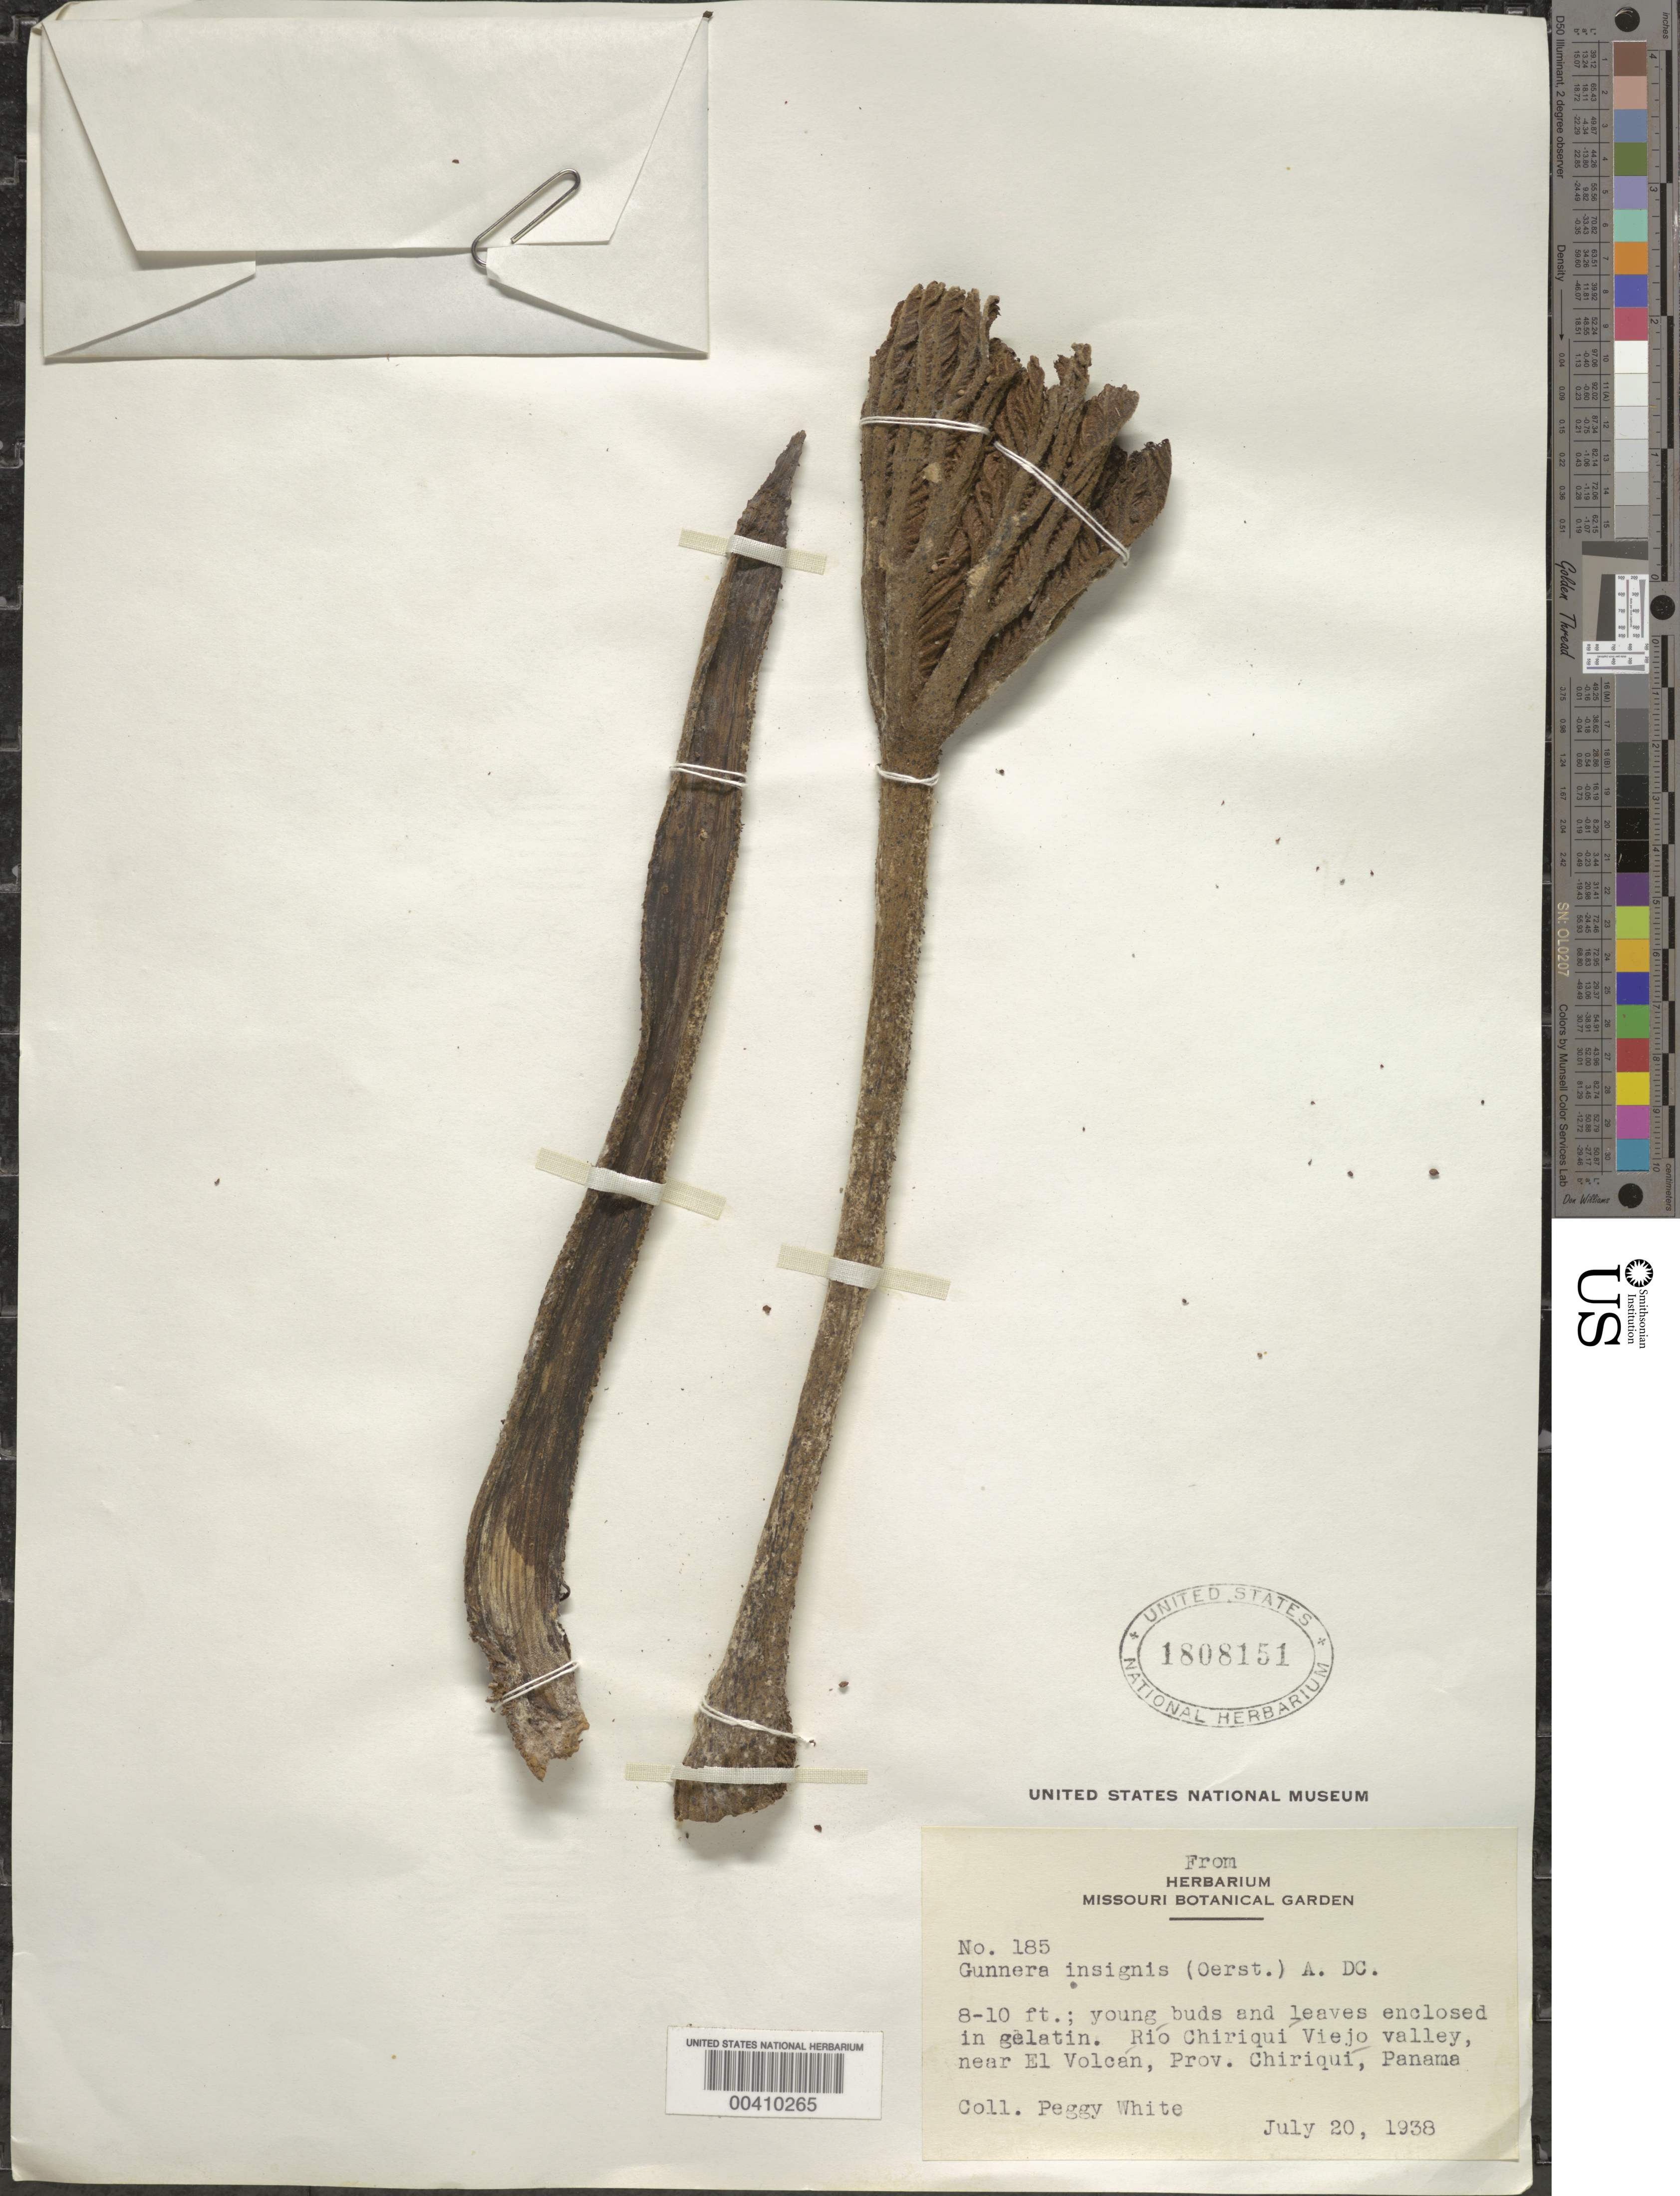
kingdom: Plantae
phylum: Tracheophyta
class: Magnoliopsida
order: Gunnerales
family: Gunneraceae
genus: Gunnera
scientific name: Gunnera insignis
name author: (Oerst.) A. DC.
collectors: P. White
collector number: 185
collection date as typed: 20 Jul 1938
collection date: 1938-07-20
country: Panama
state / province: Chiriquí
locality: Río Chiriquí Viejo Valley, near El Volcán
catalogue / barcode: US 1808151